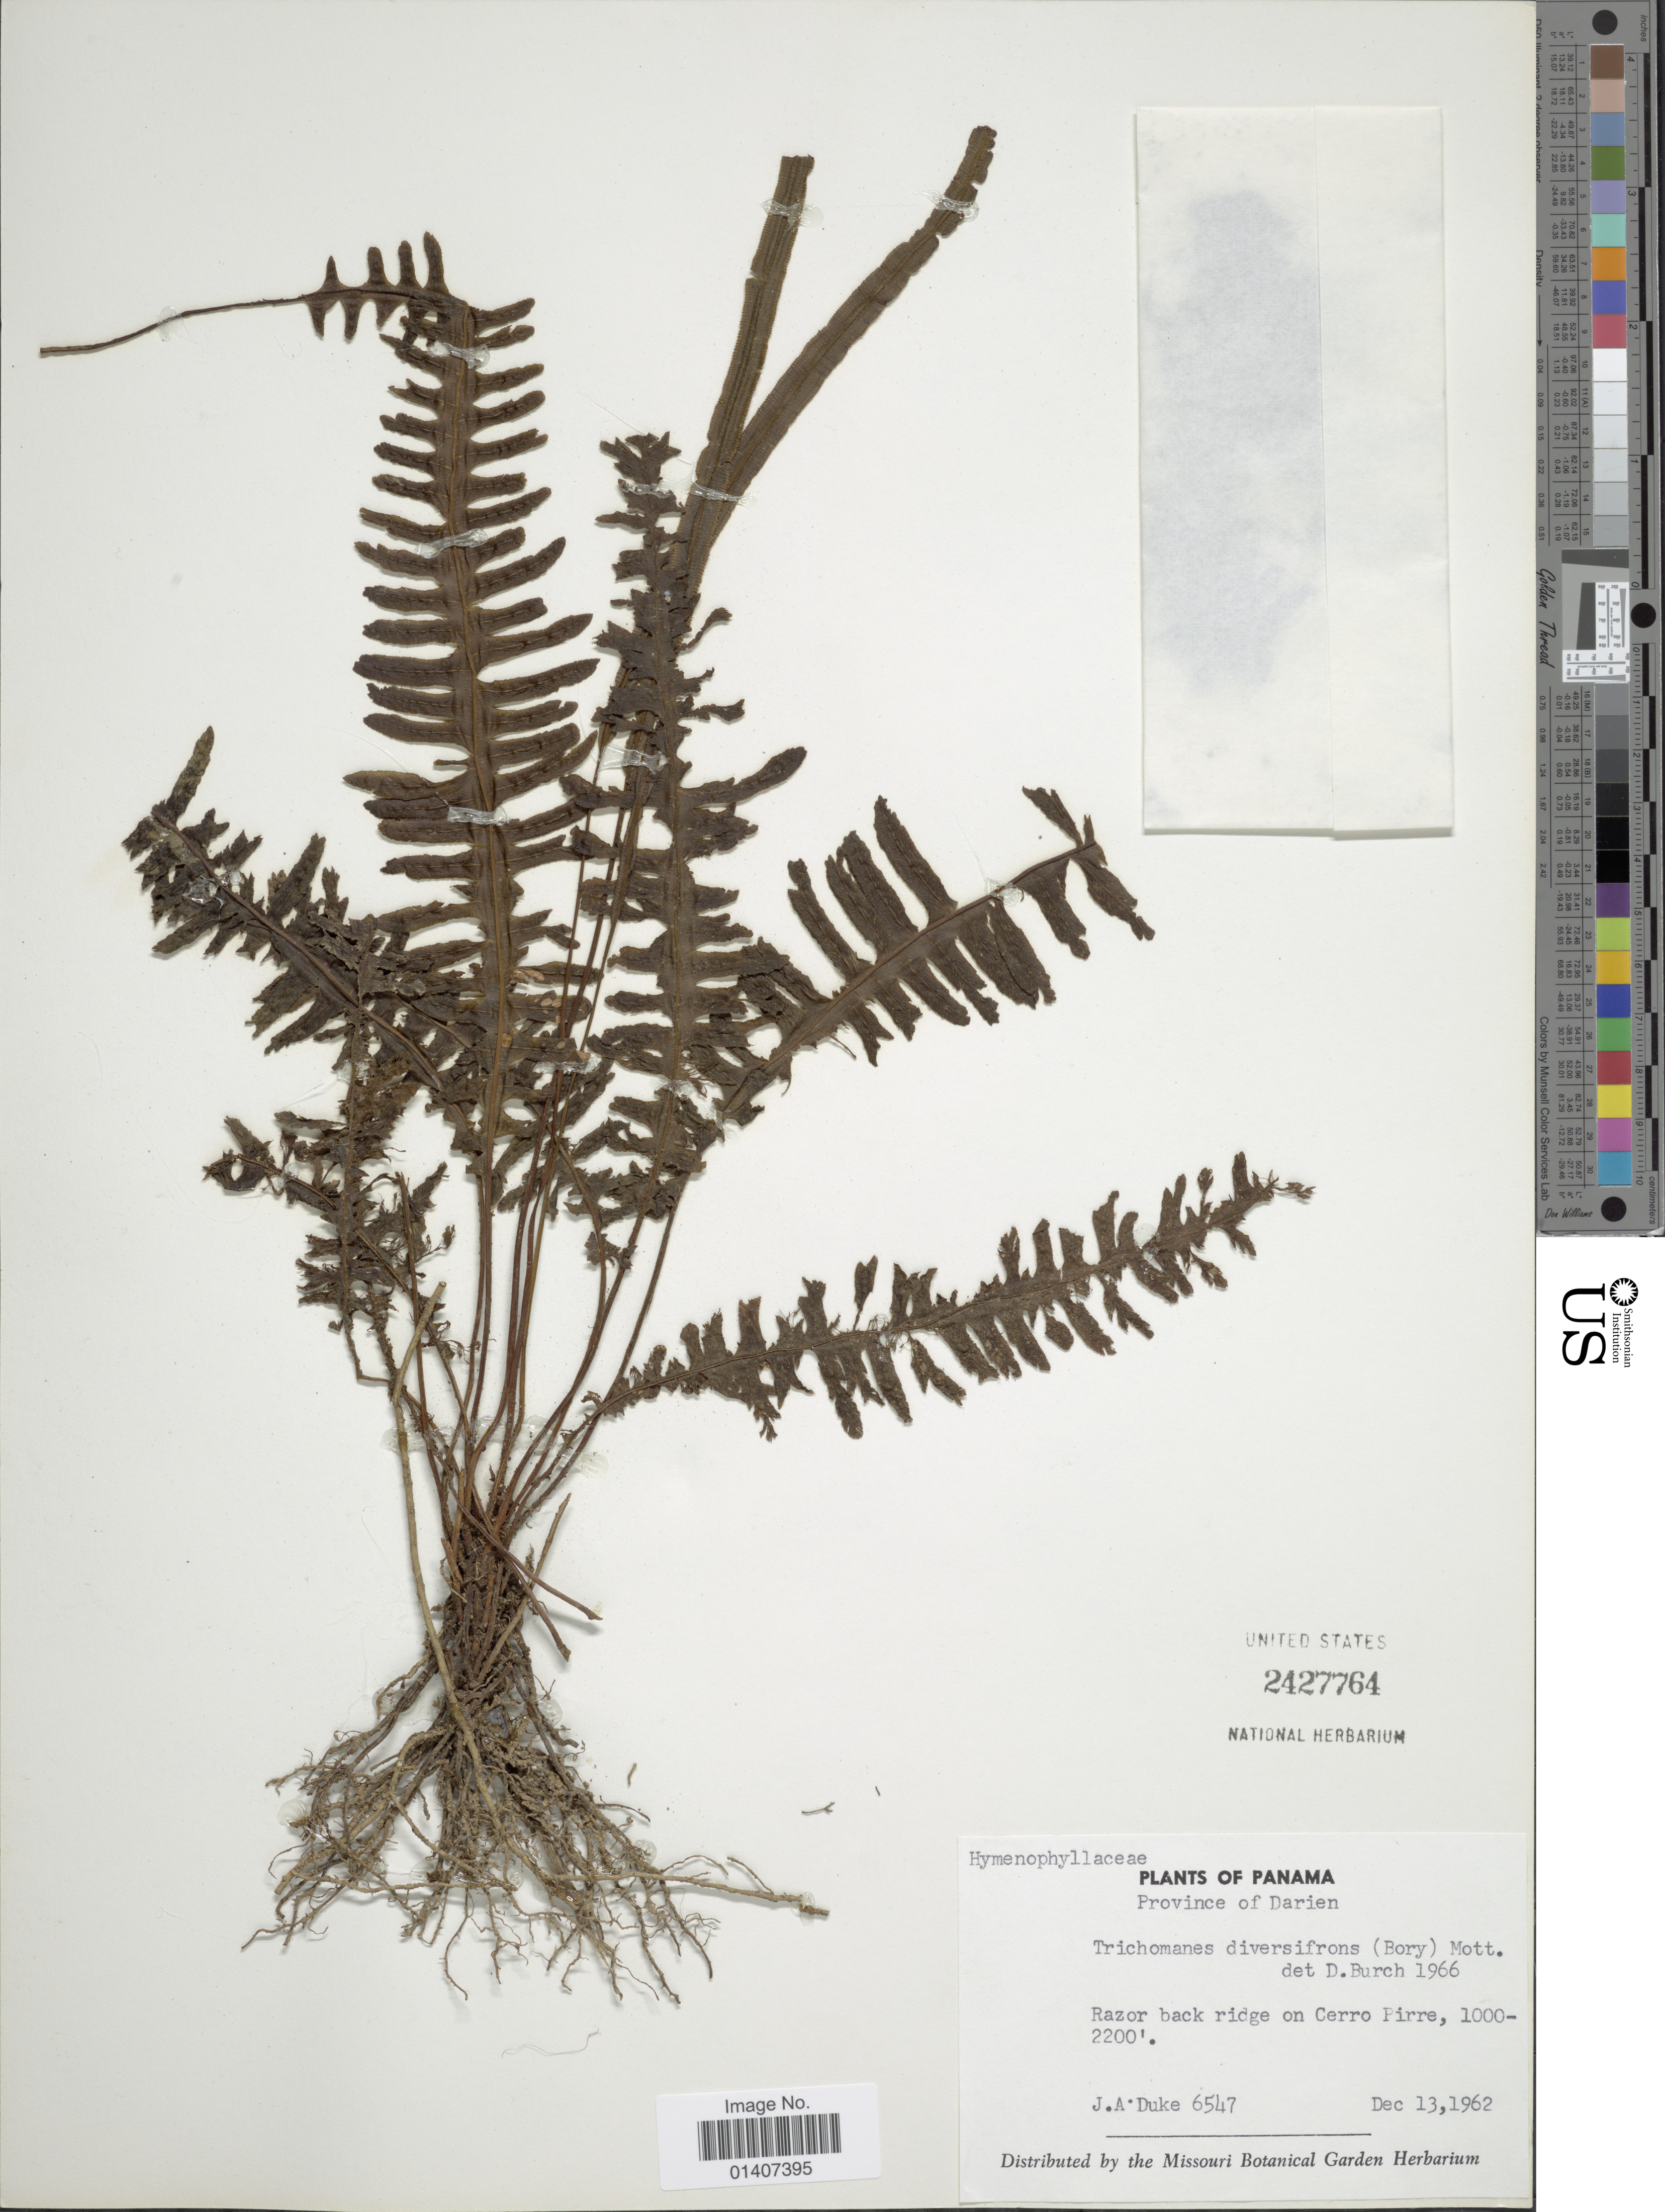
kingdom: Plantae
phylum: Tracheophyta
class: Polypodiopsida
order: Hymenophyllales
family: Hymenophyllaceae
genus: Trichomanes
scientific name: Trichomanes diversifrons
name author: (Bory) Mett. ex Sadeb.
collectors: J. A. Duke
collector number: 6547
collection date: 1962-12-13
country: Panama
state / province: Darién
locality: Province of Darien, Razor bank ridge on Cerro Pirre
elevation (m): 305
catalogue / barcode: US 2427764